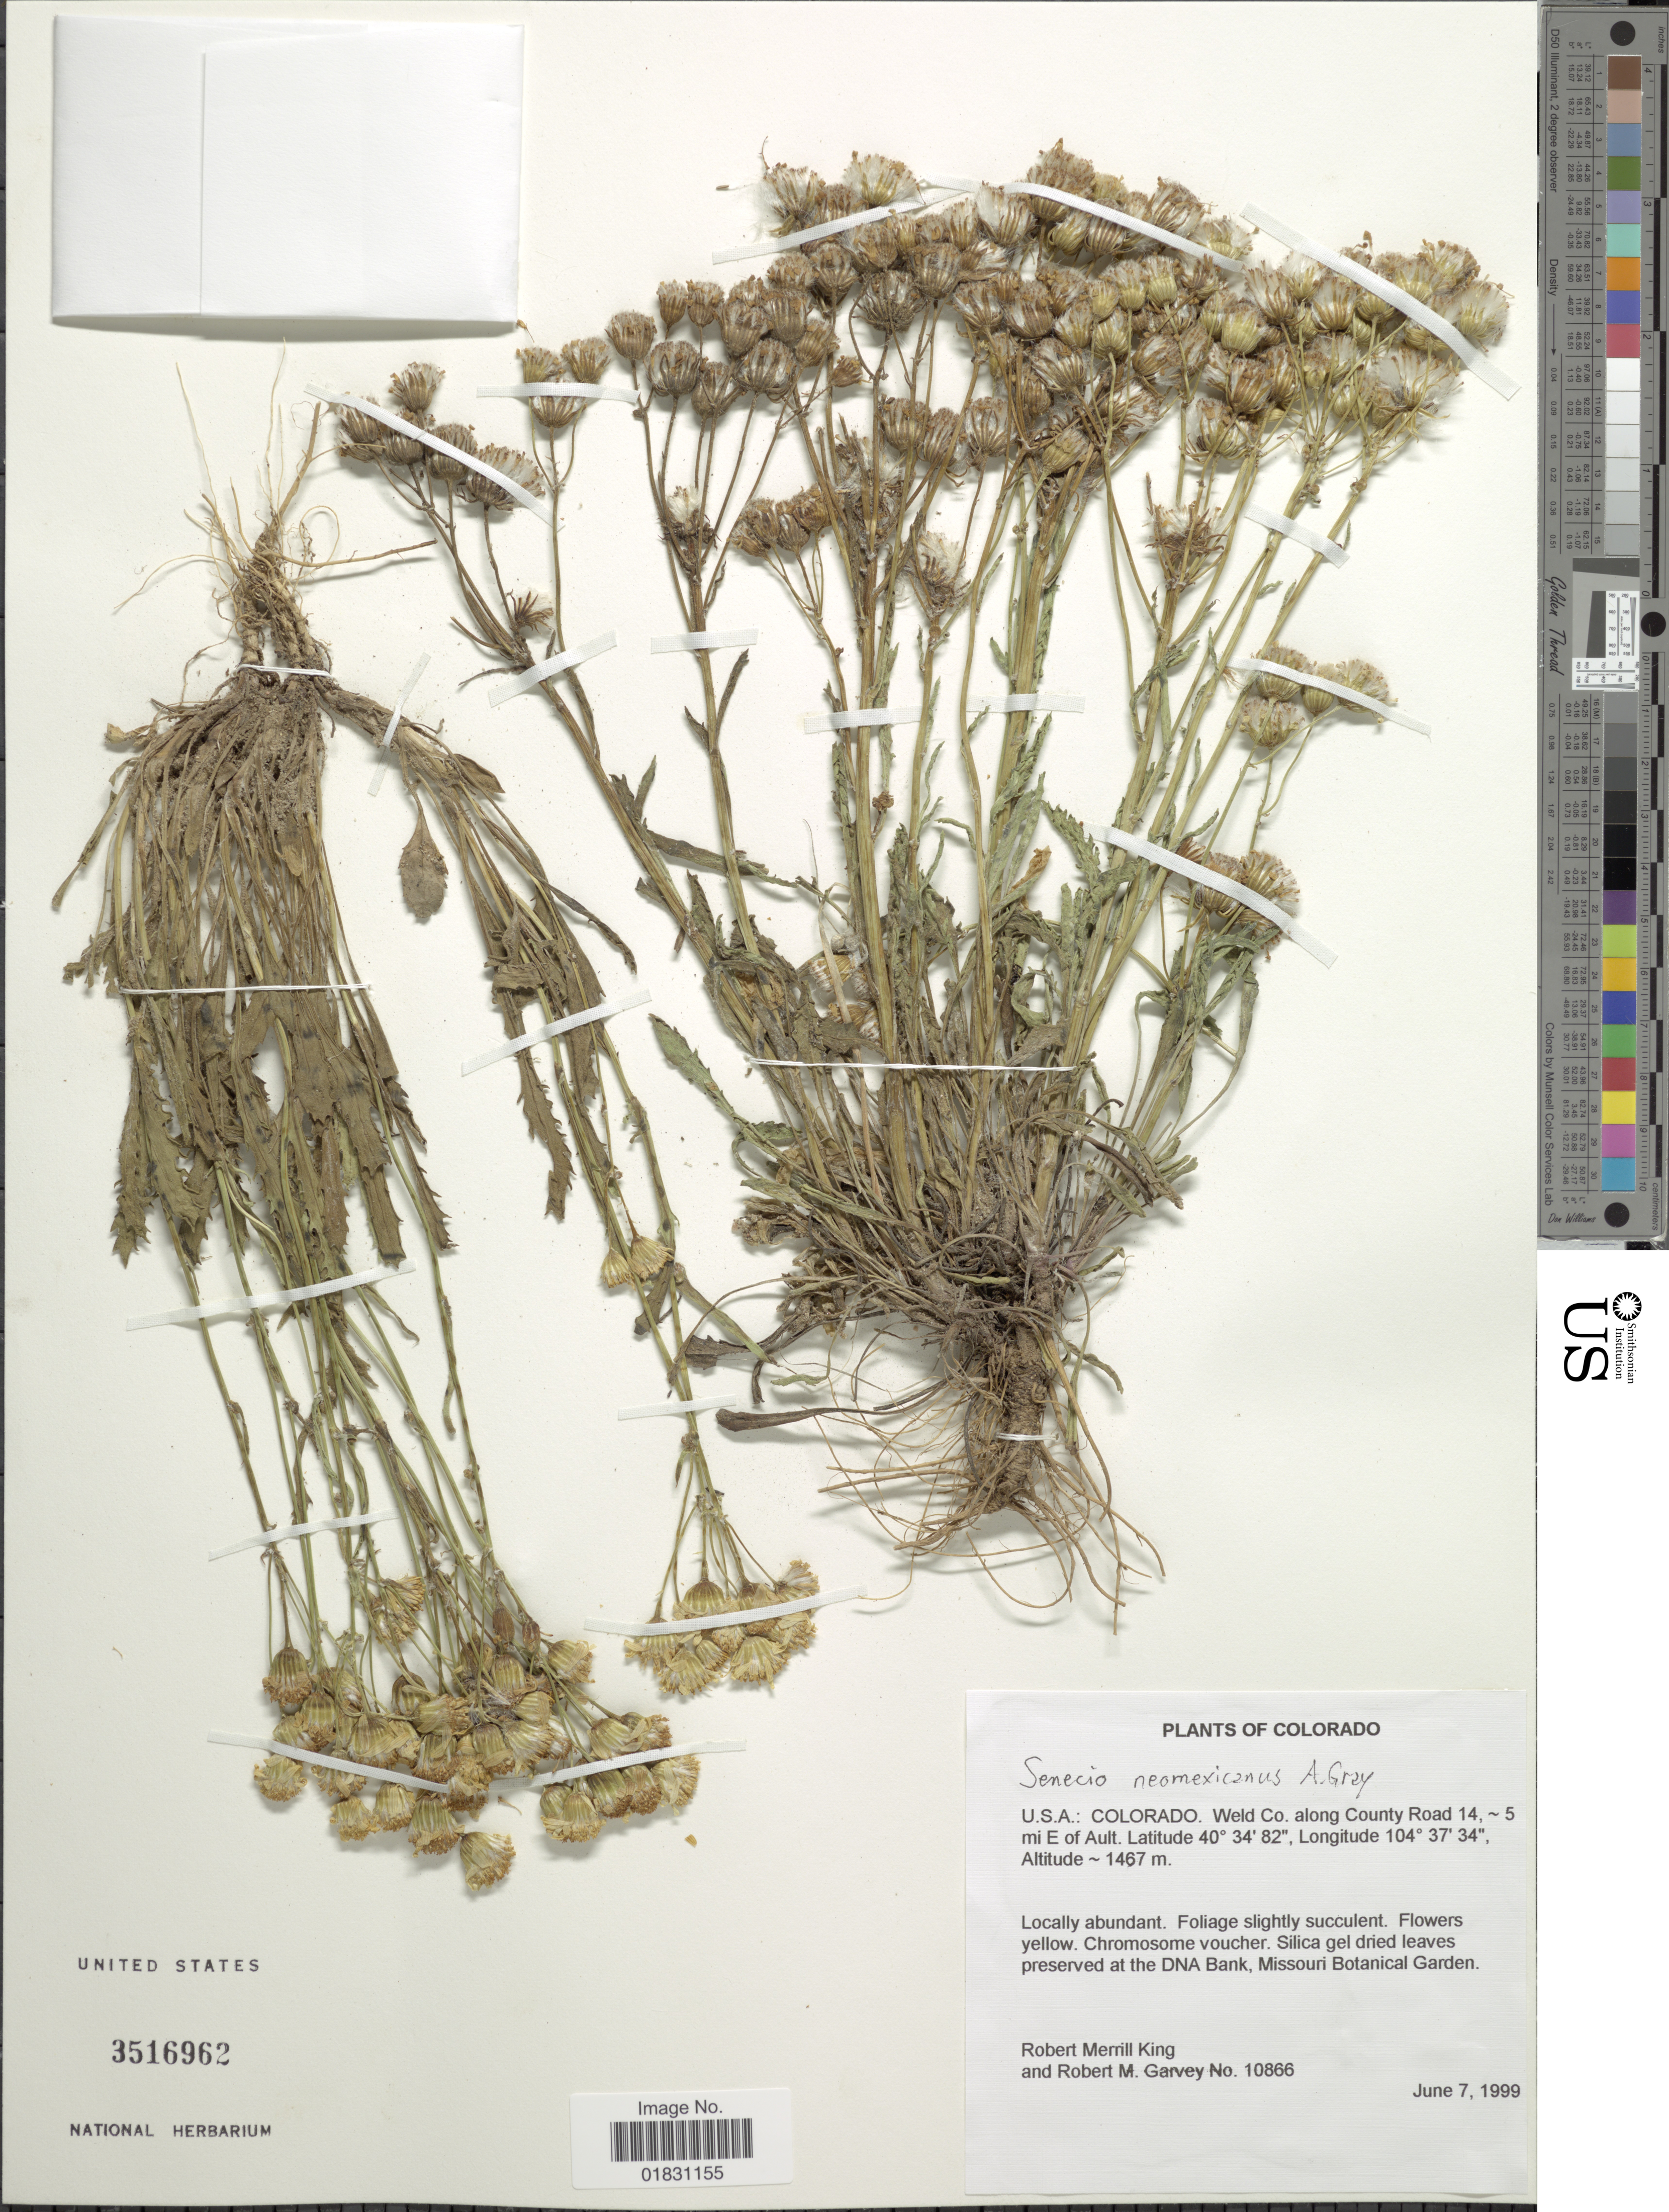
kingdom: Plantae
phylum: Tracheophyta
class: Magnoliopsida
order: Asterales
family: Asteraceae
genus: Packera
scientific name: Packera neomexicana var. mutabilis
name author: (Greene) W.A. Weber & Á. Löve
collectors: R. M. King & R. Garvey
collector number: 10866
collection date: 1999-06-07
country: United States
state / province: Colorado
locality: U.S.A., Coloradao, Weld Co, along County Road, 14, 5 mi E of Ault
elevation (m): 1467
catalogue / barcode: US 3516962